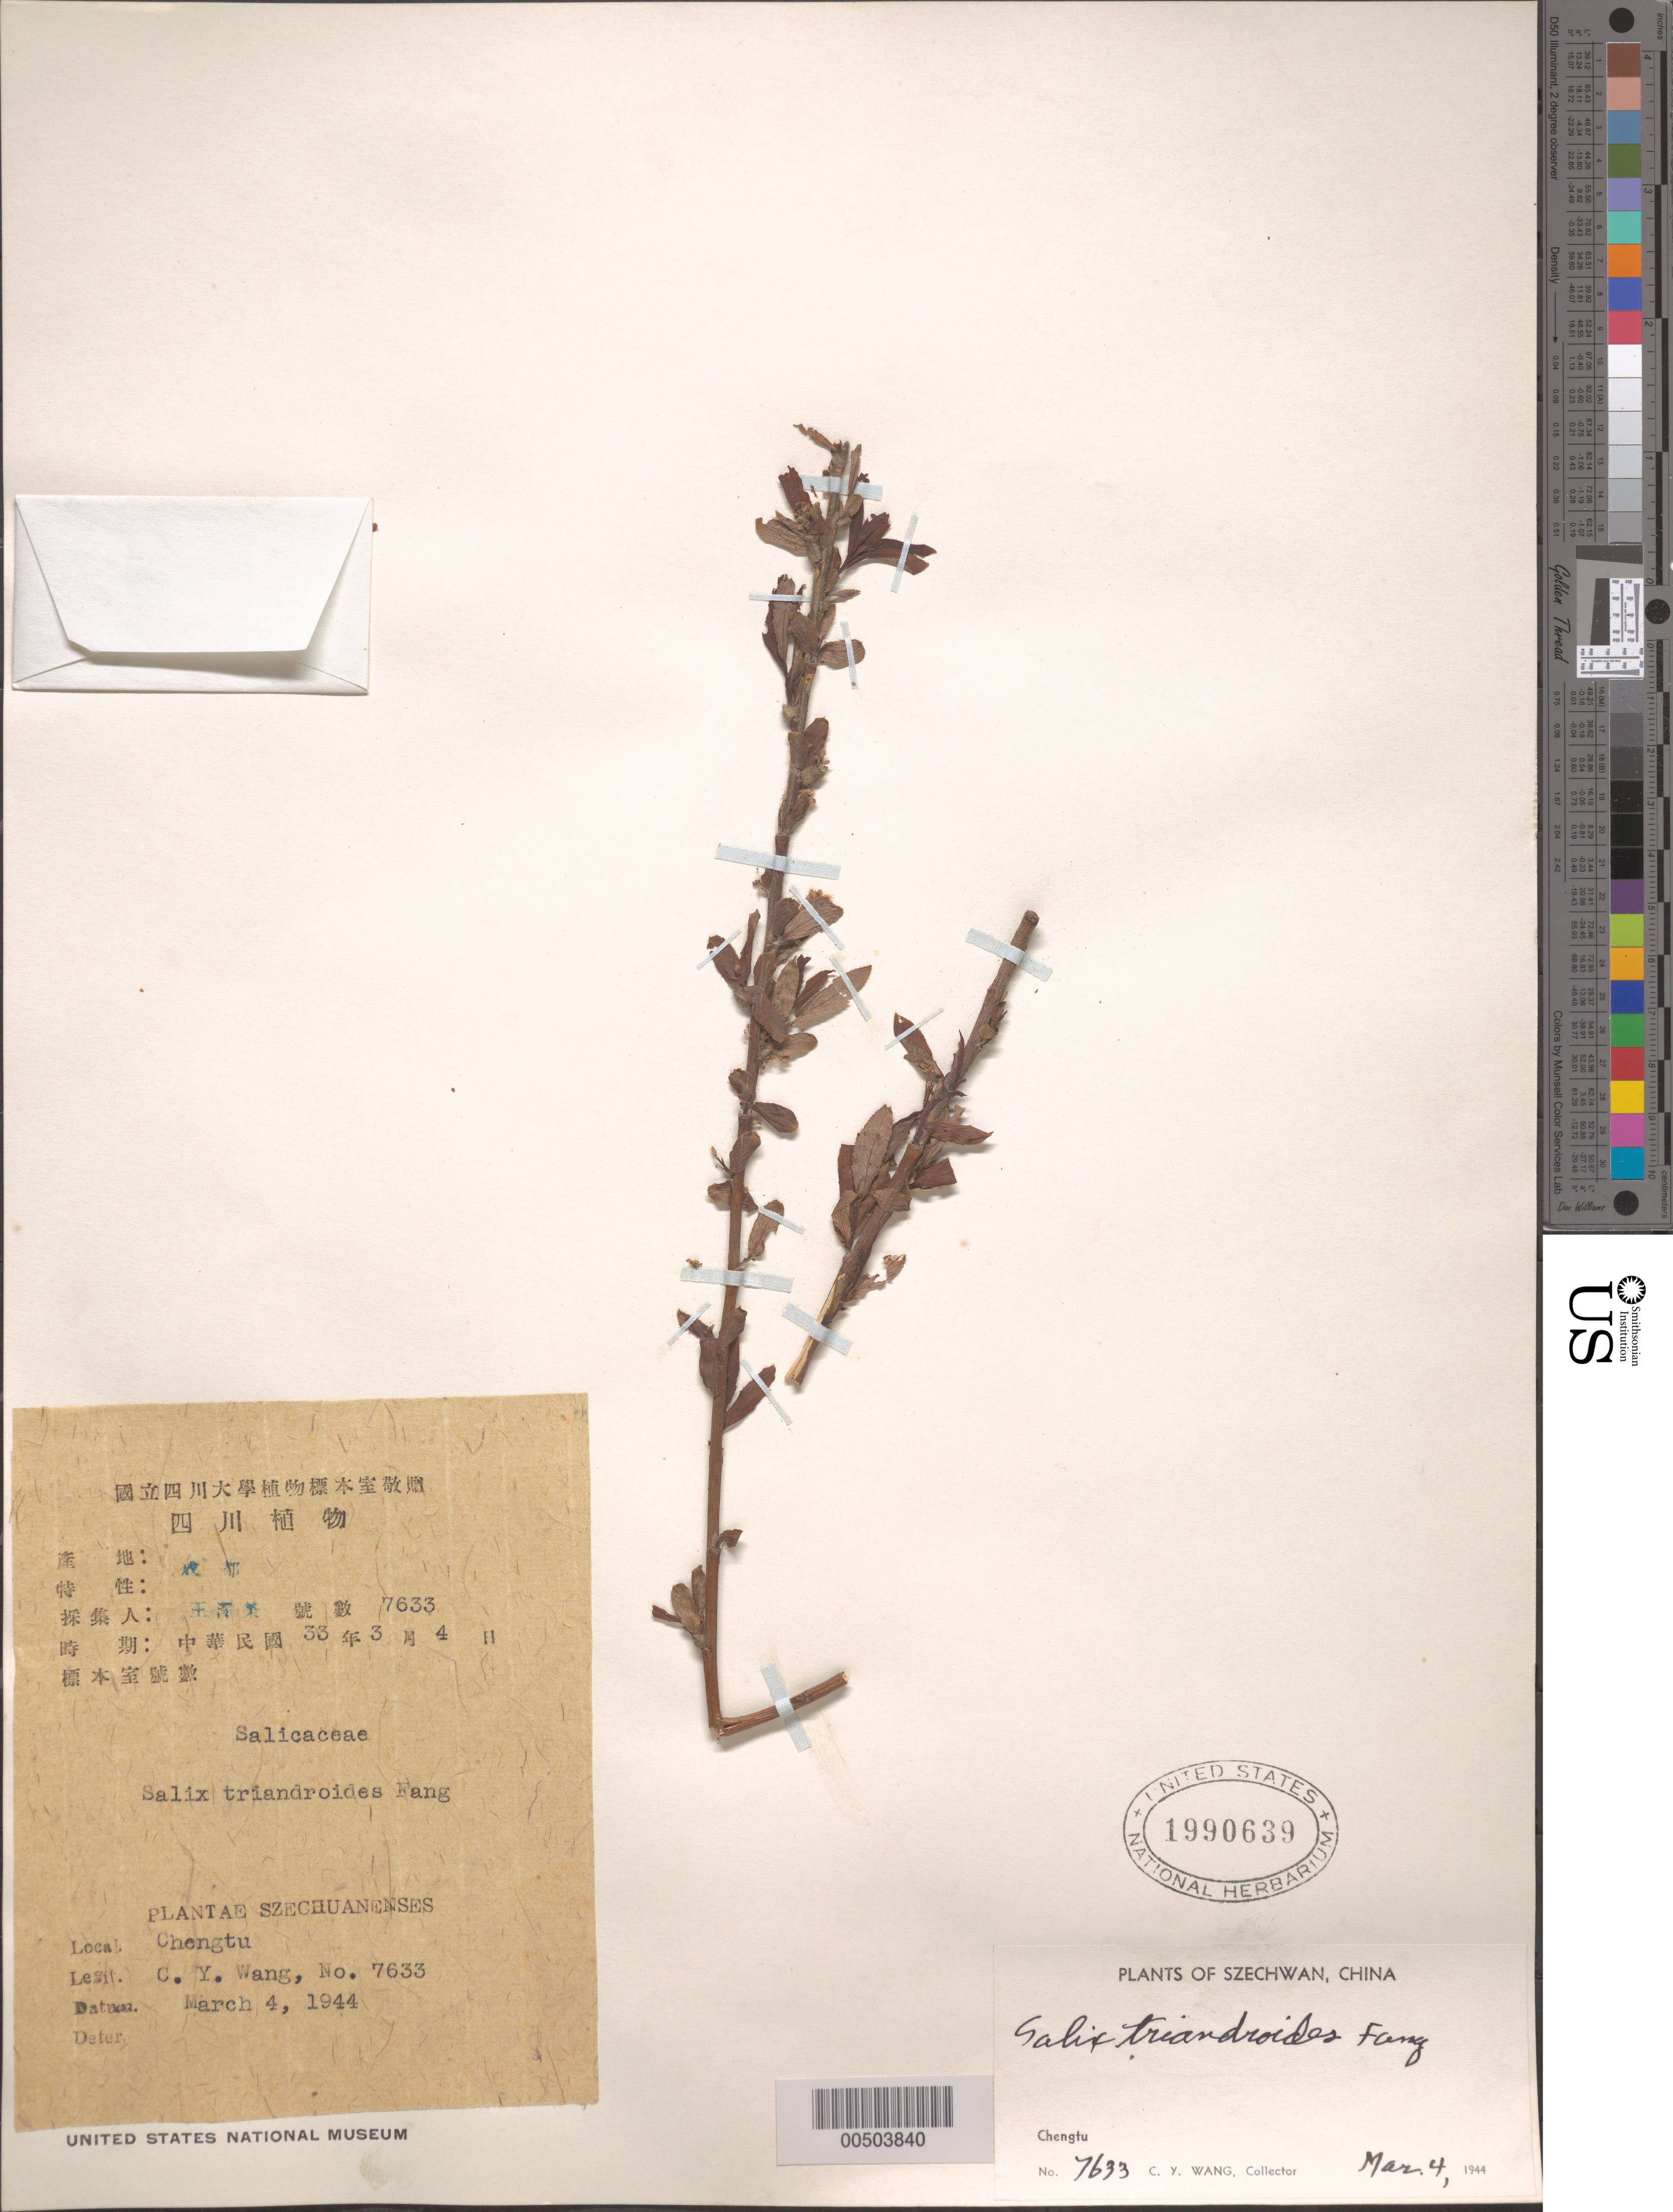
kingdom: Plantae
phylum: Tracheophyta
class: Magnoliopsida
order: Malpighiales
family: Salicaceae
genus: Salix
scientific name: Salix triandroides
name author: W.P. Fang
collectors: C. y. Wang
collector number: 7633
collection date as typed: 04 Mar 1944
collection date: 1944-03-04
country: China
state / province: Sichuan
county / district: Chengdu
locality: Ch'eng-tu Shih. [= Chengdu Shi]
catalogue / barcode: US 1990639